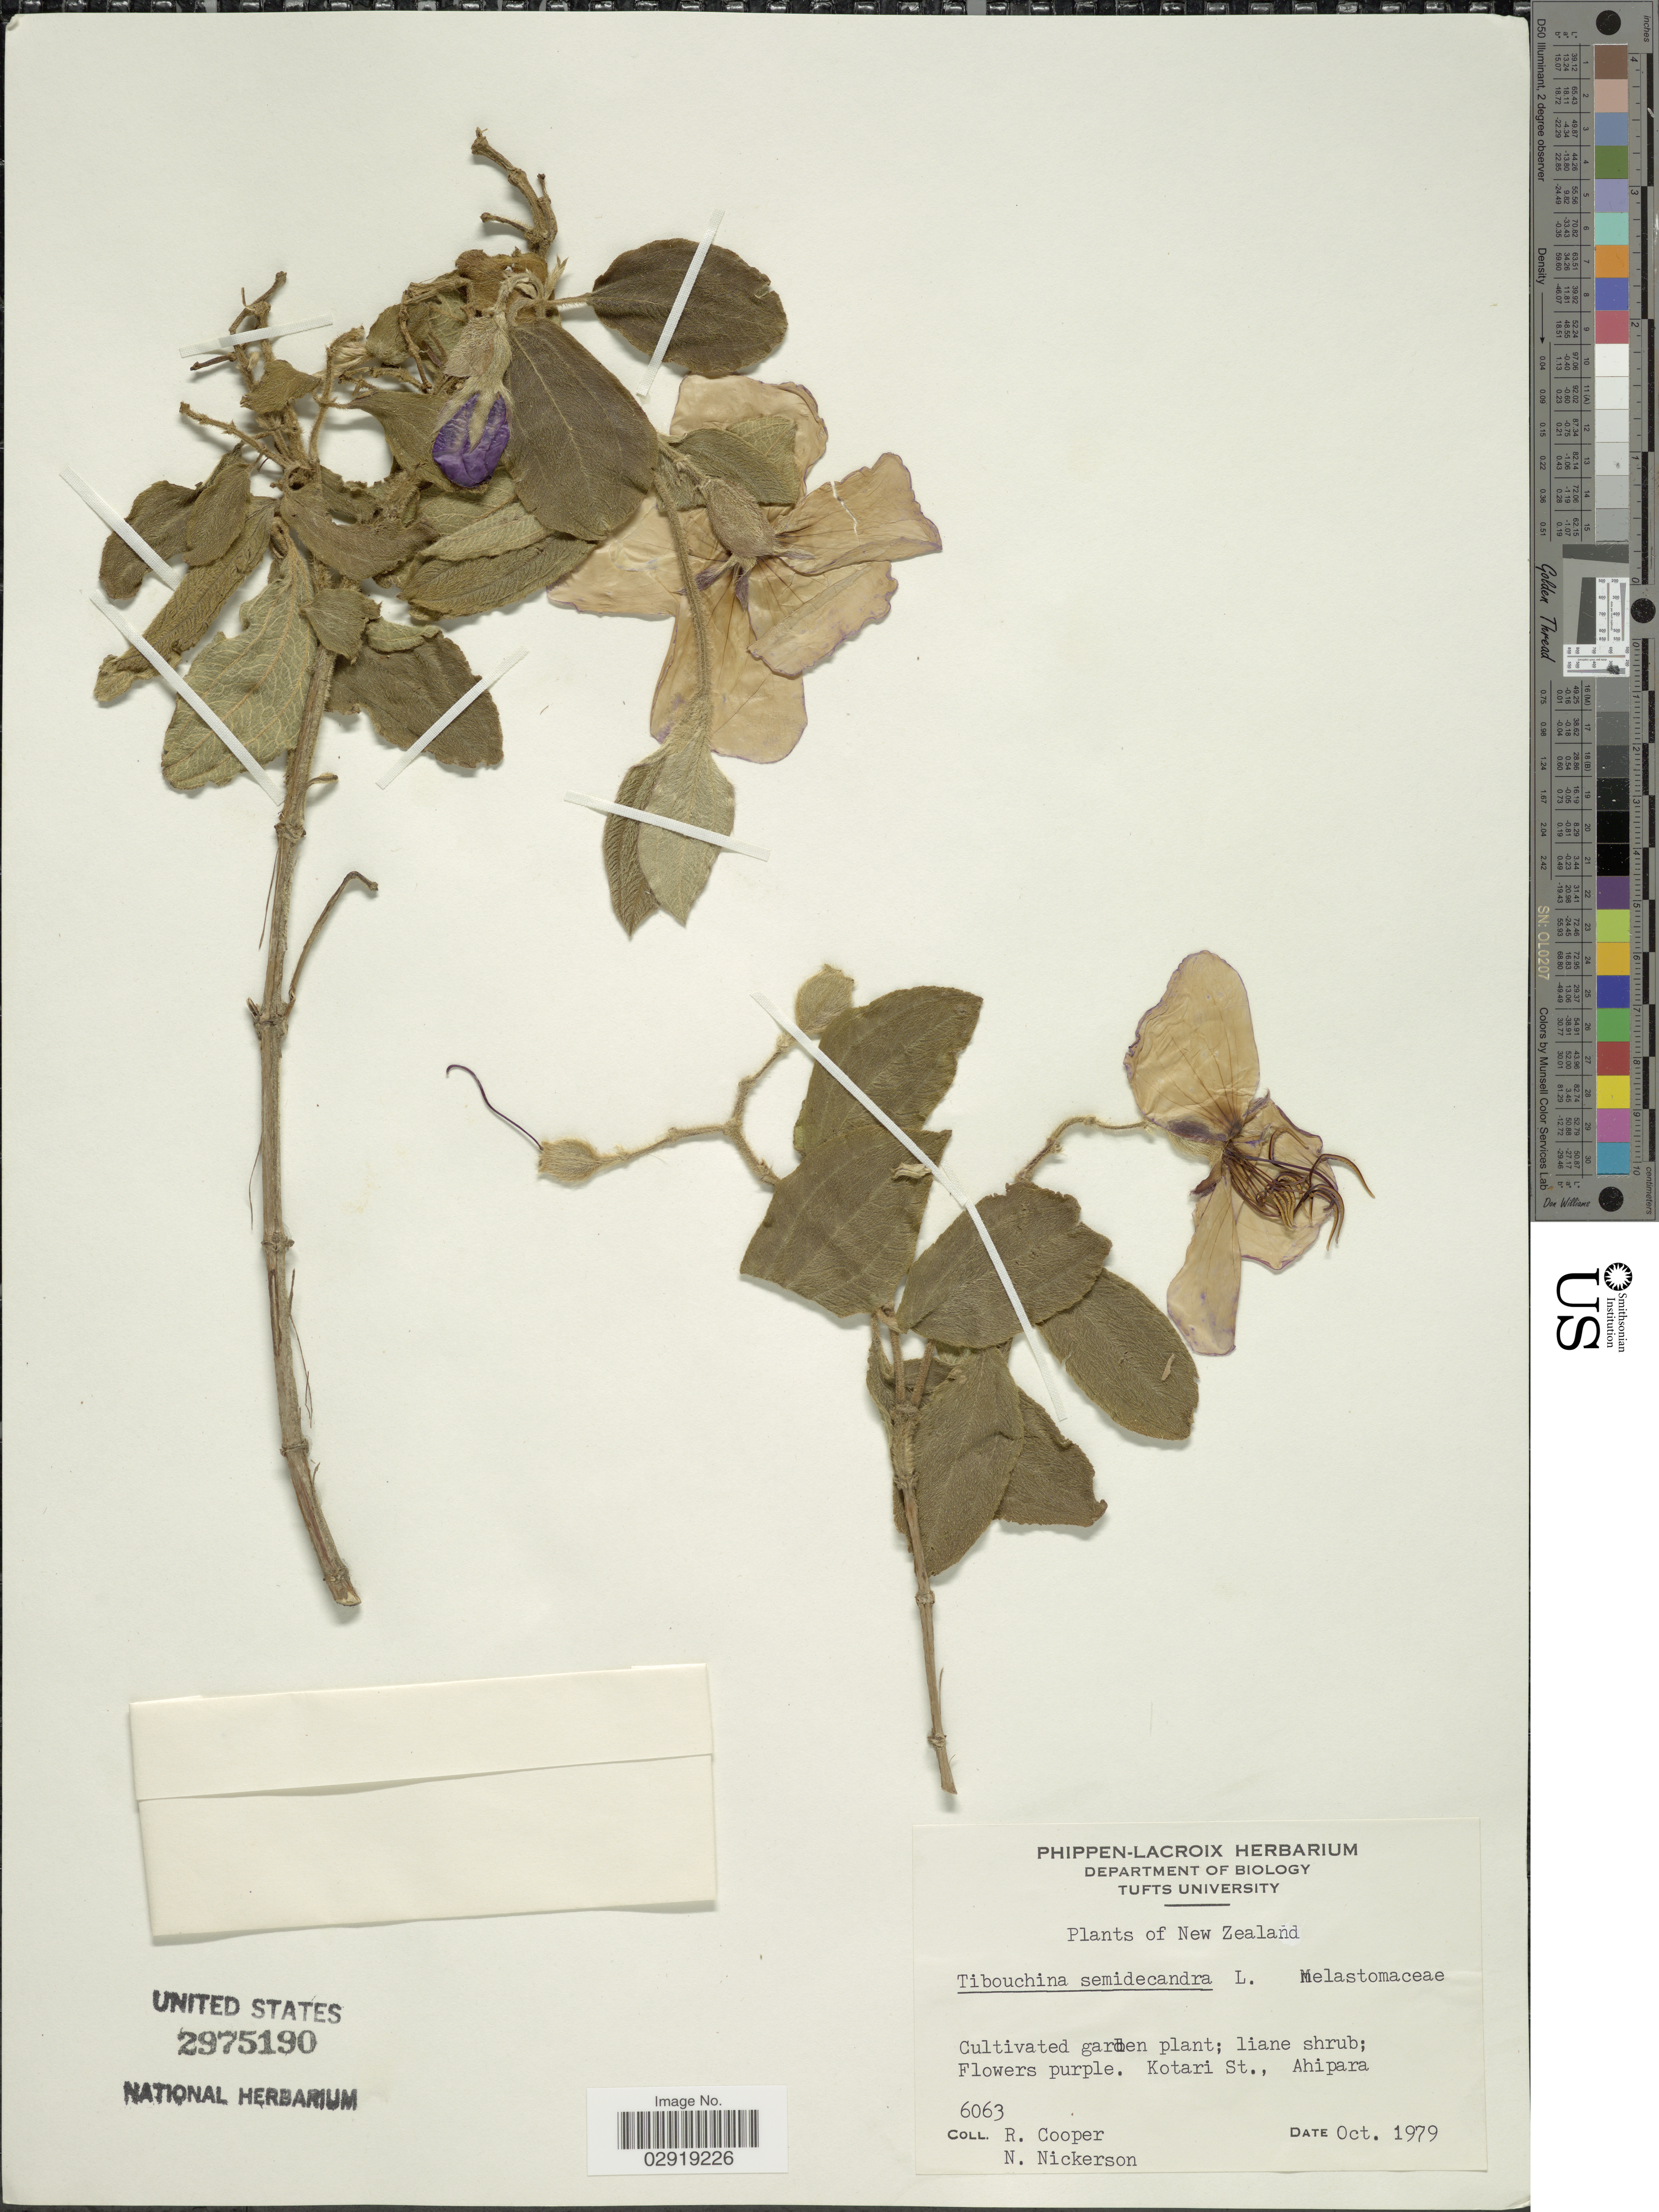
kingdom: Plantae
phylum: Tracheophyta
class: Magnoliopsida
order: Myrtales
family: Melastomataceae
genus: Pleroma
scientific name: Pleroma urvilleanum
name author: (DC.) P.J.F. Guim. & Michelang.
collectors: R. Cooper & N. Nickerson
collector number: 6063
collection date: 1979-10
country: New Zealand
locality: Cultivated garden plant. Kotari St., Ahipara.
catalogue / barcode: US 2975190